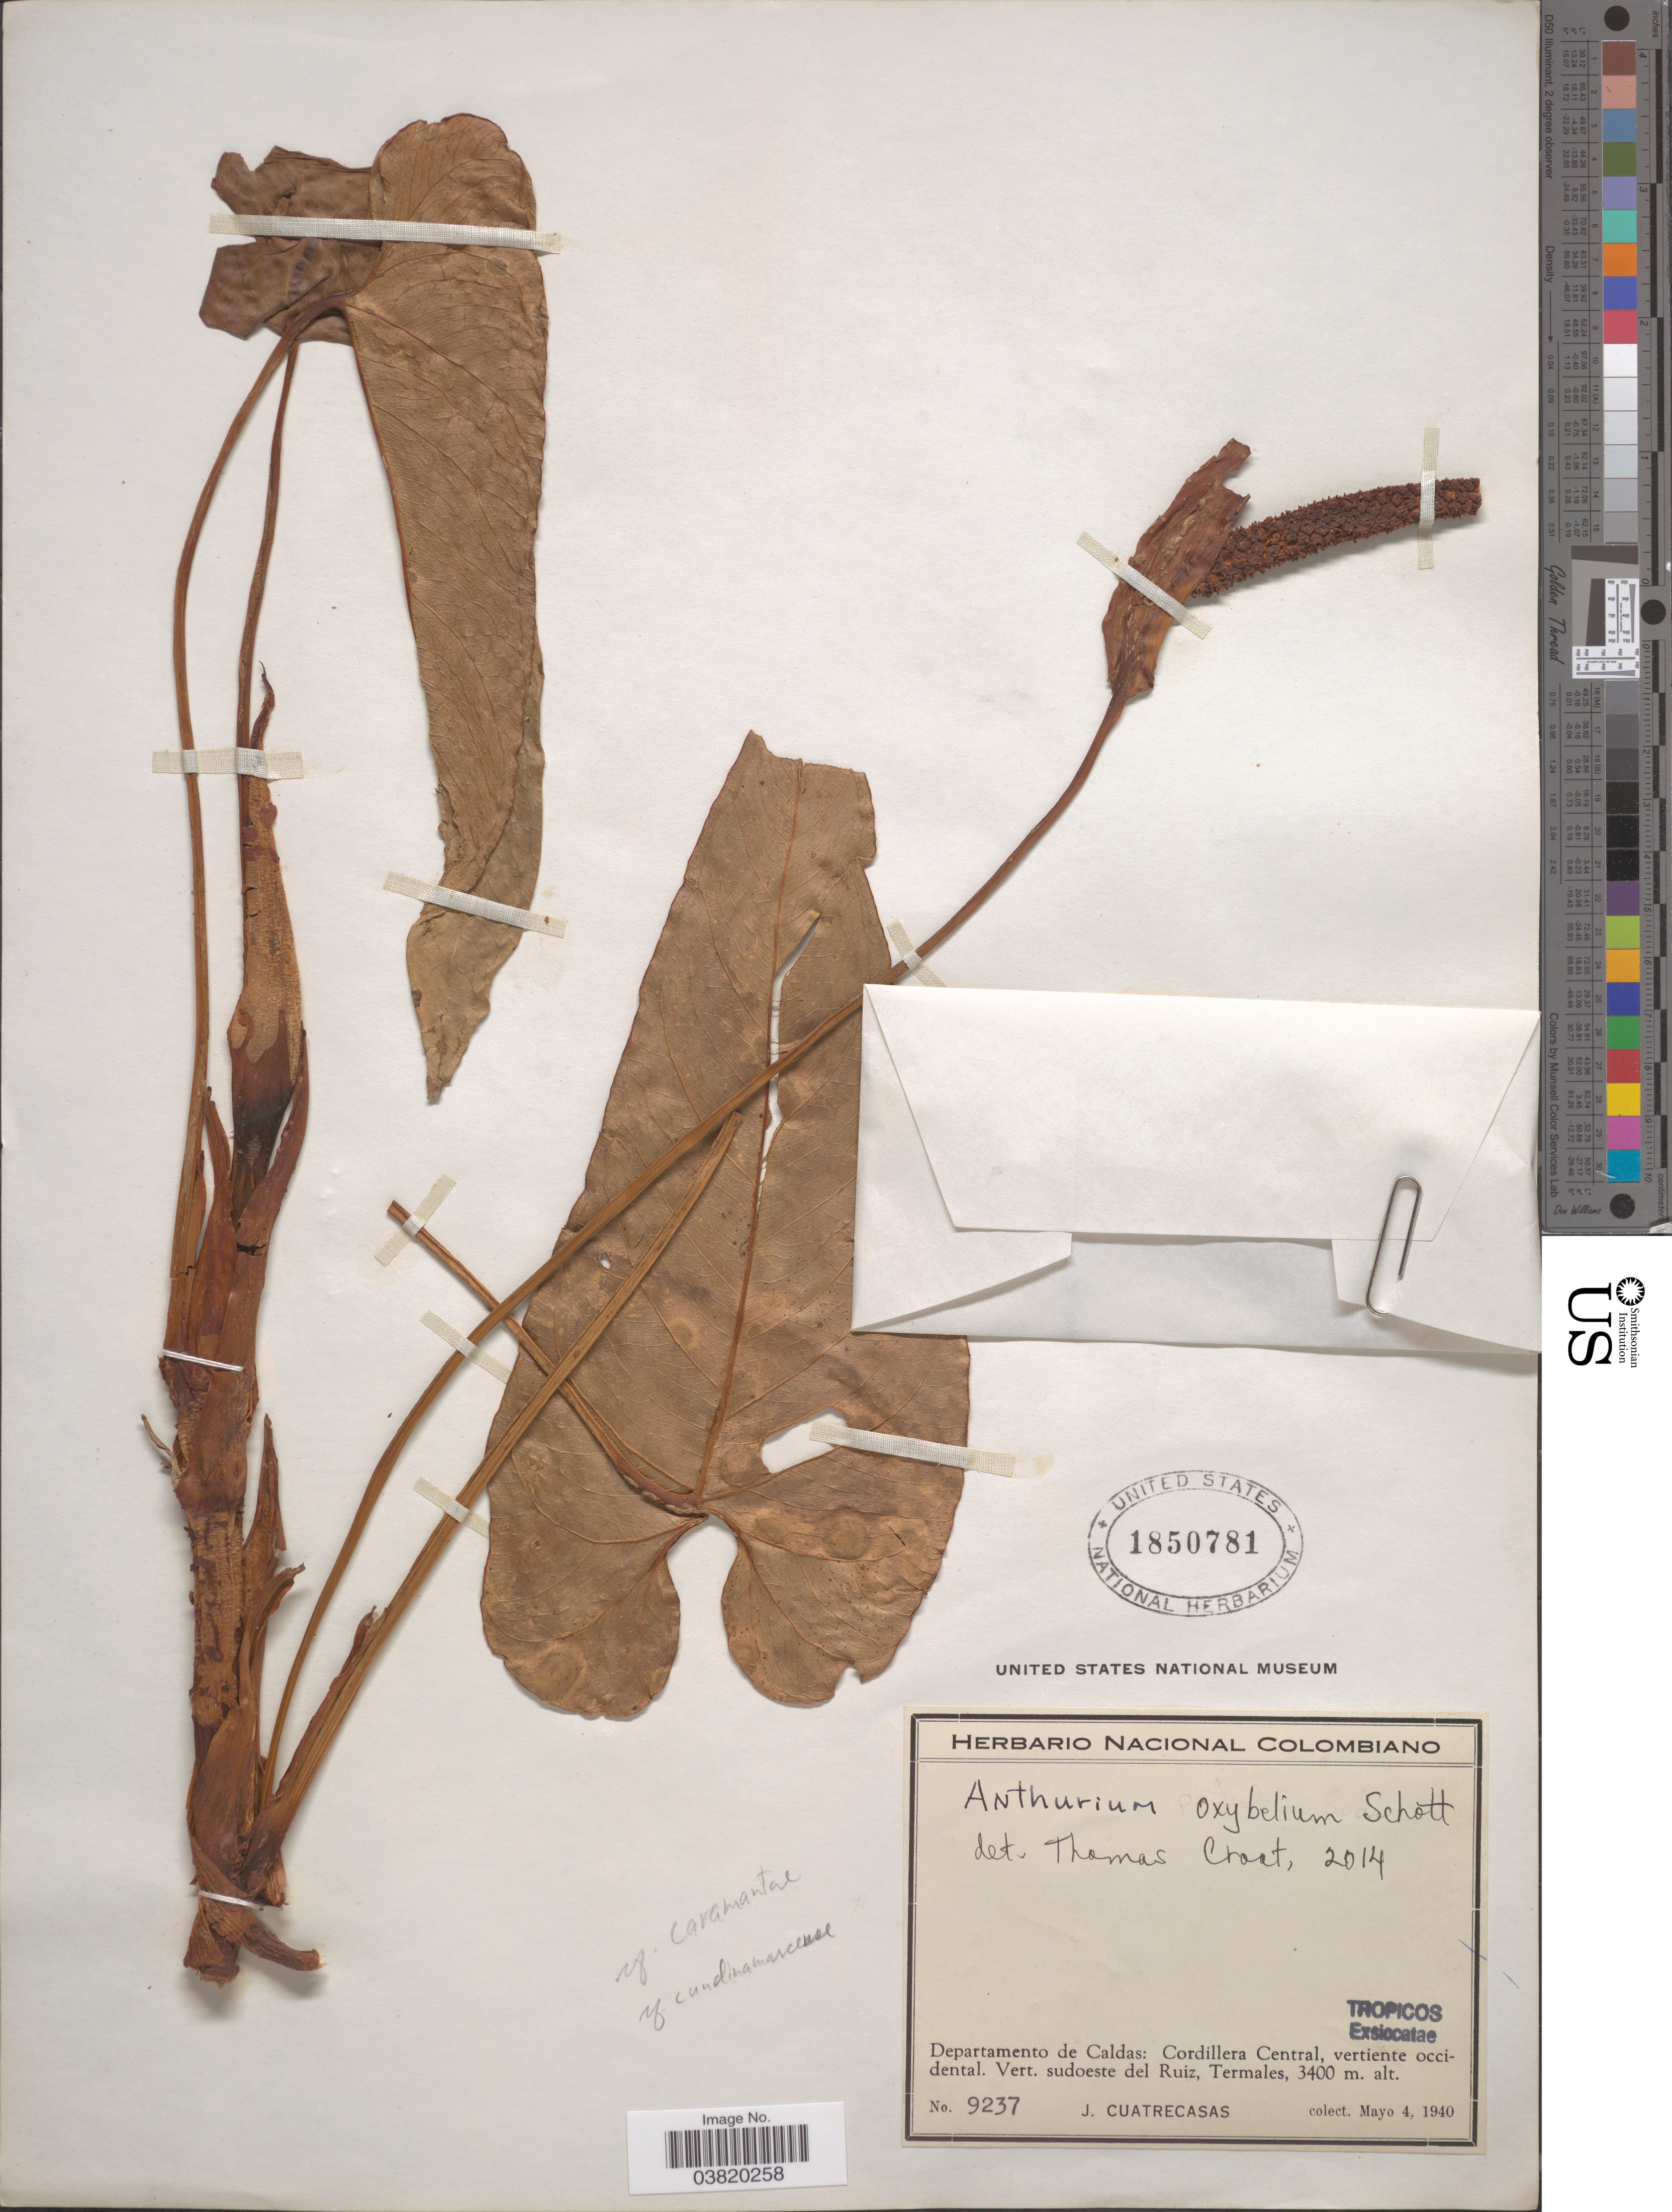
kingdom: Plantae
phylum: Tracheophyta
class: Liliopsida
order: Alismatales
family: Araceae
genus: Anthurium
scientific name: Anthurium oxybelium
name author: Schott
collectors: J. Cuatrecasas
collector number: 9237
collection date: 1940-05-04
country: Colombia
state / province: Caldas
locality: Departamento de Caldas: Cordillera Central, vertiente occidental. Vert. sudoeste del Ruiz, Termales.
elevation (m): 3400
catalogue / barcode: US 1850781